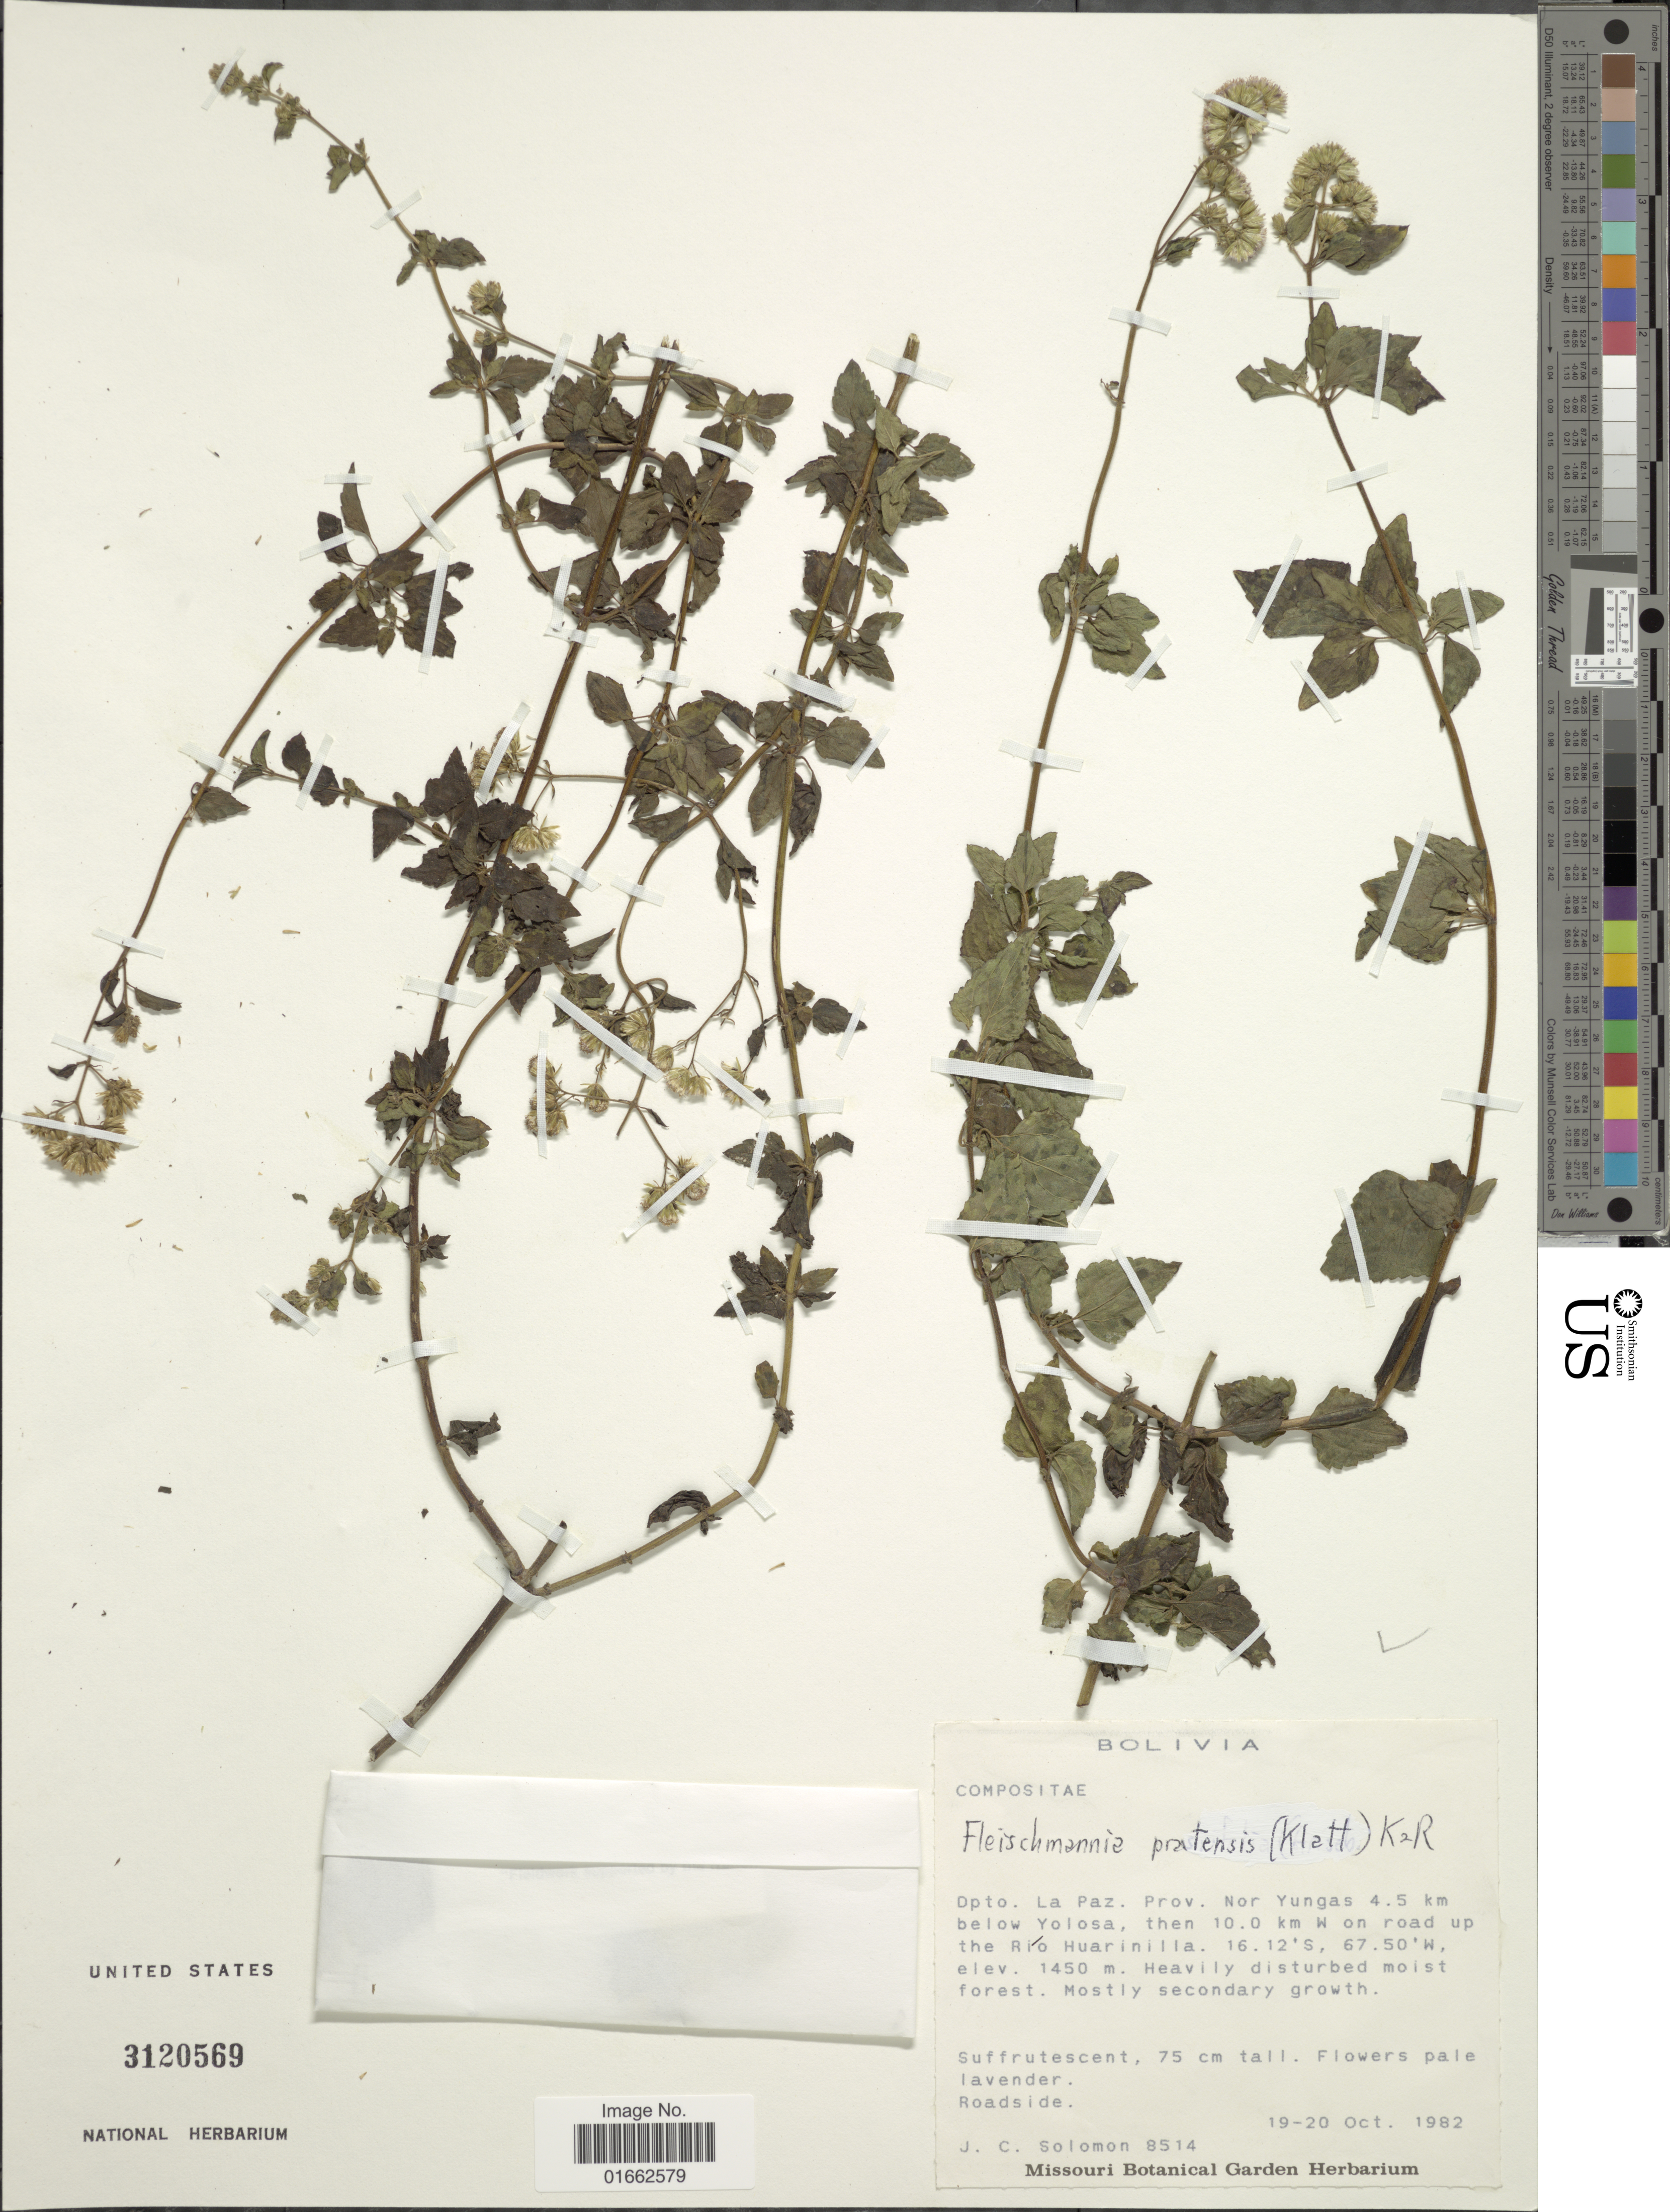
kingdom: Plantae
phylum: Tracheophyta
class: Magnoliopsida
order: Asterales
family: Asteraceae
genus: Fleischmannia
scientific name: Fleischmannia pratensis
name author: (Klatt) R.M. King & H. Rob.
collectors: J. C. Solomon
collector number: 8514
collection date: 1982-10-19/1982-10-20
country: Bolivia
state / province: La Paz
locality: Prov. Nor Yungas 4.5 km below Yolosa, then 10.0 km W on road up the Río Huarinilla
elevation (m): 1450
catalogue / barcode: US 3120569